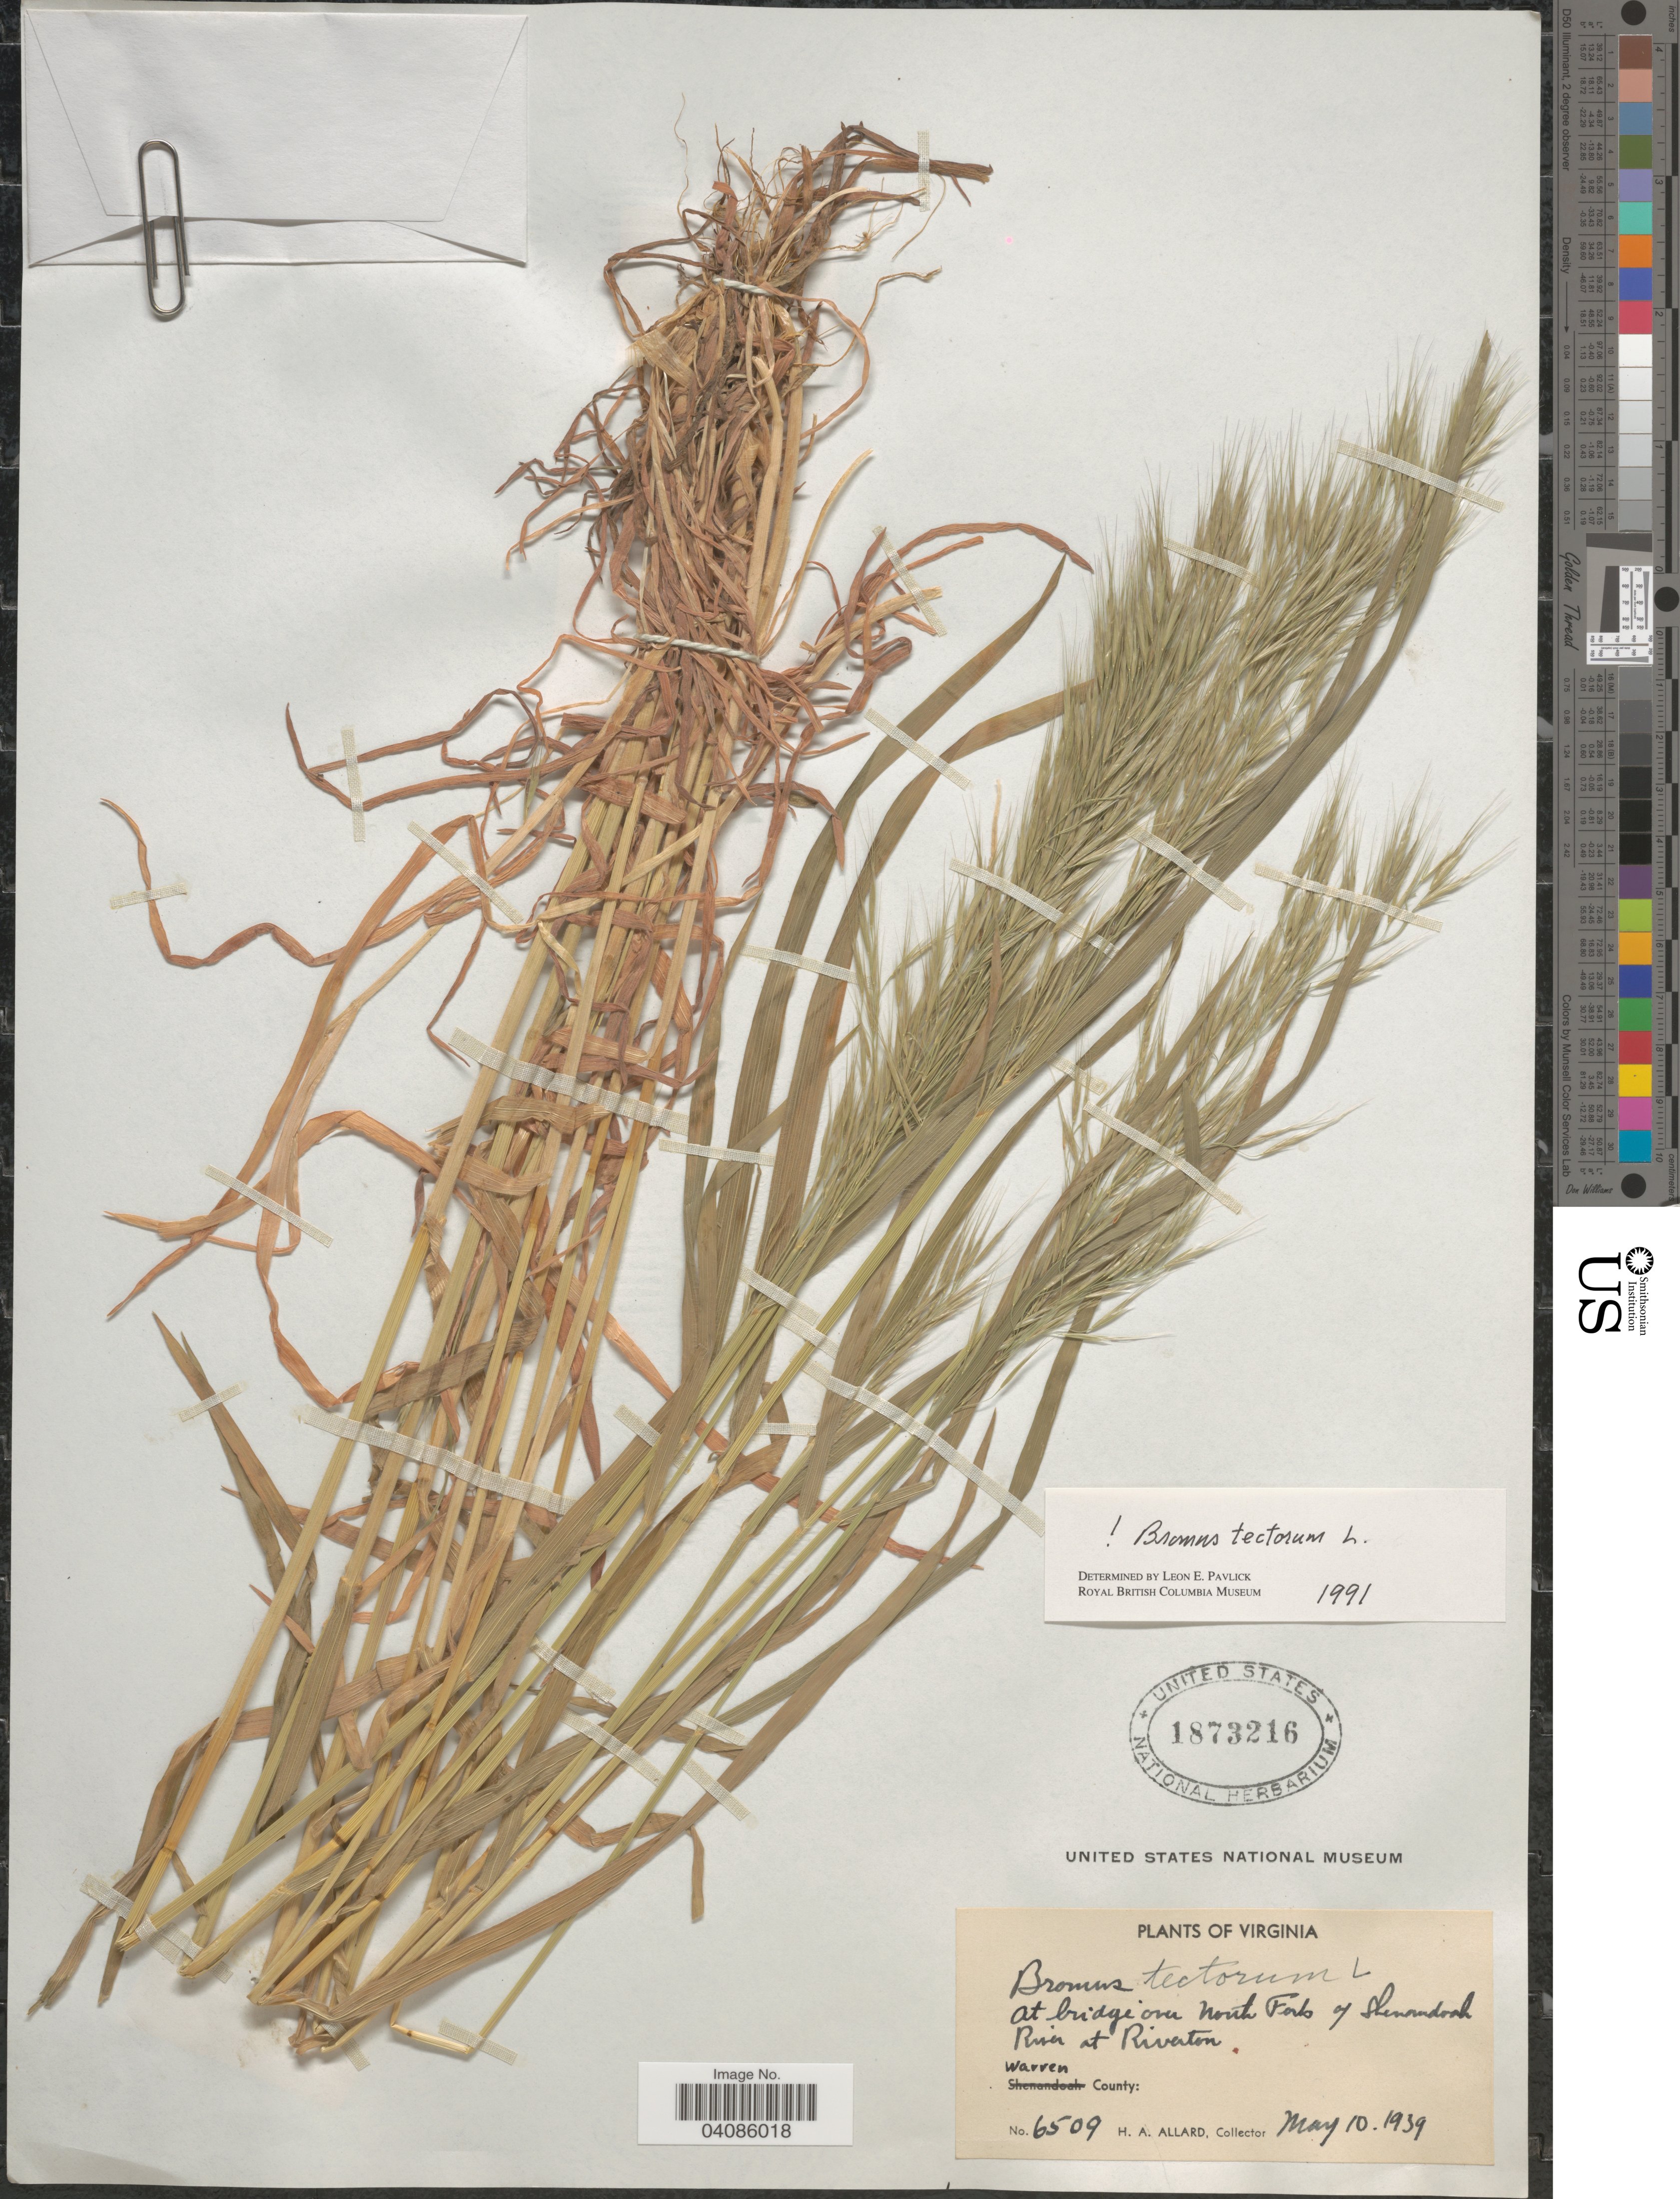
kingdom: Plantae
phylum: Tracheophyta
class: Liliopsida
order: Poales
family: Poaceae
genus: Bromus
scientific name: Bromus tectorum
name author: L.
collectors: H. A. Allard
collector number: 6509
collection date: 1939-05-10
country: United States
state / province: Virginia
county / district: Warren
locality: At bridge over the north fork of Shenandoah River at Riverton.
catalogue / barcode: US 1873216